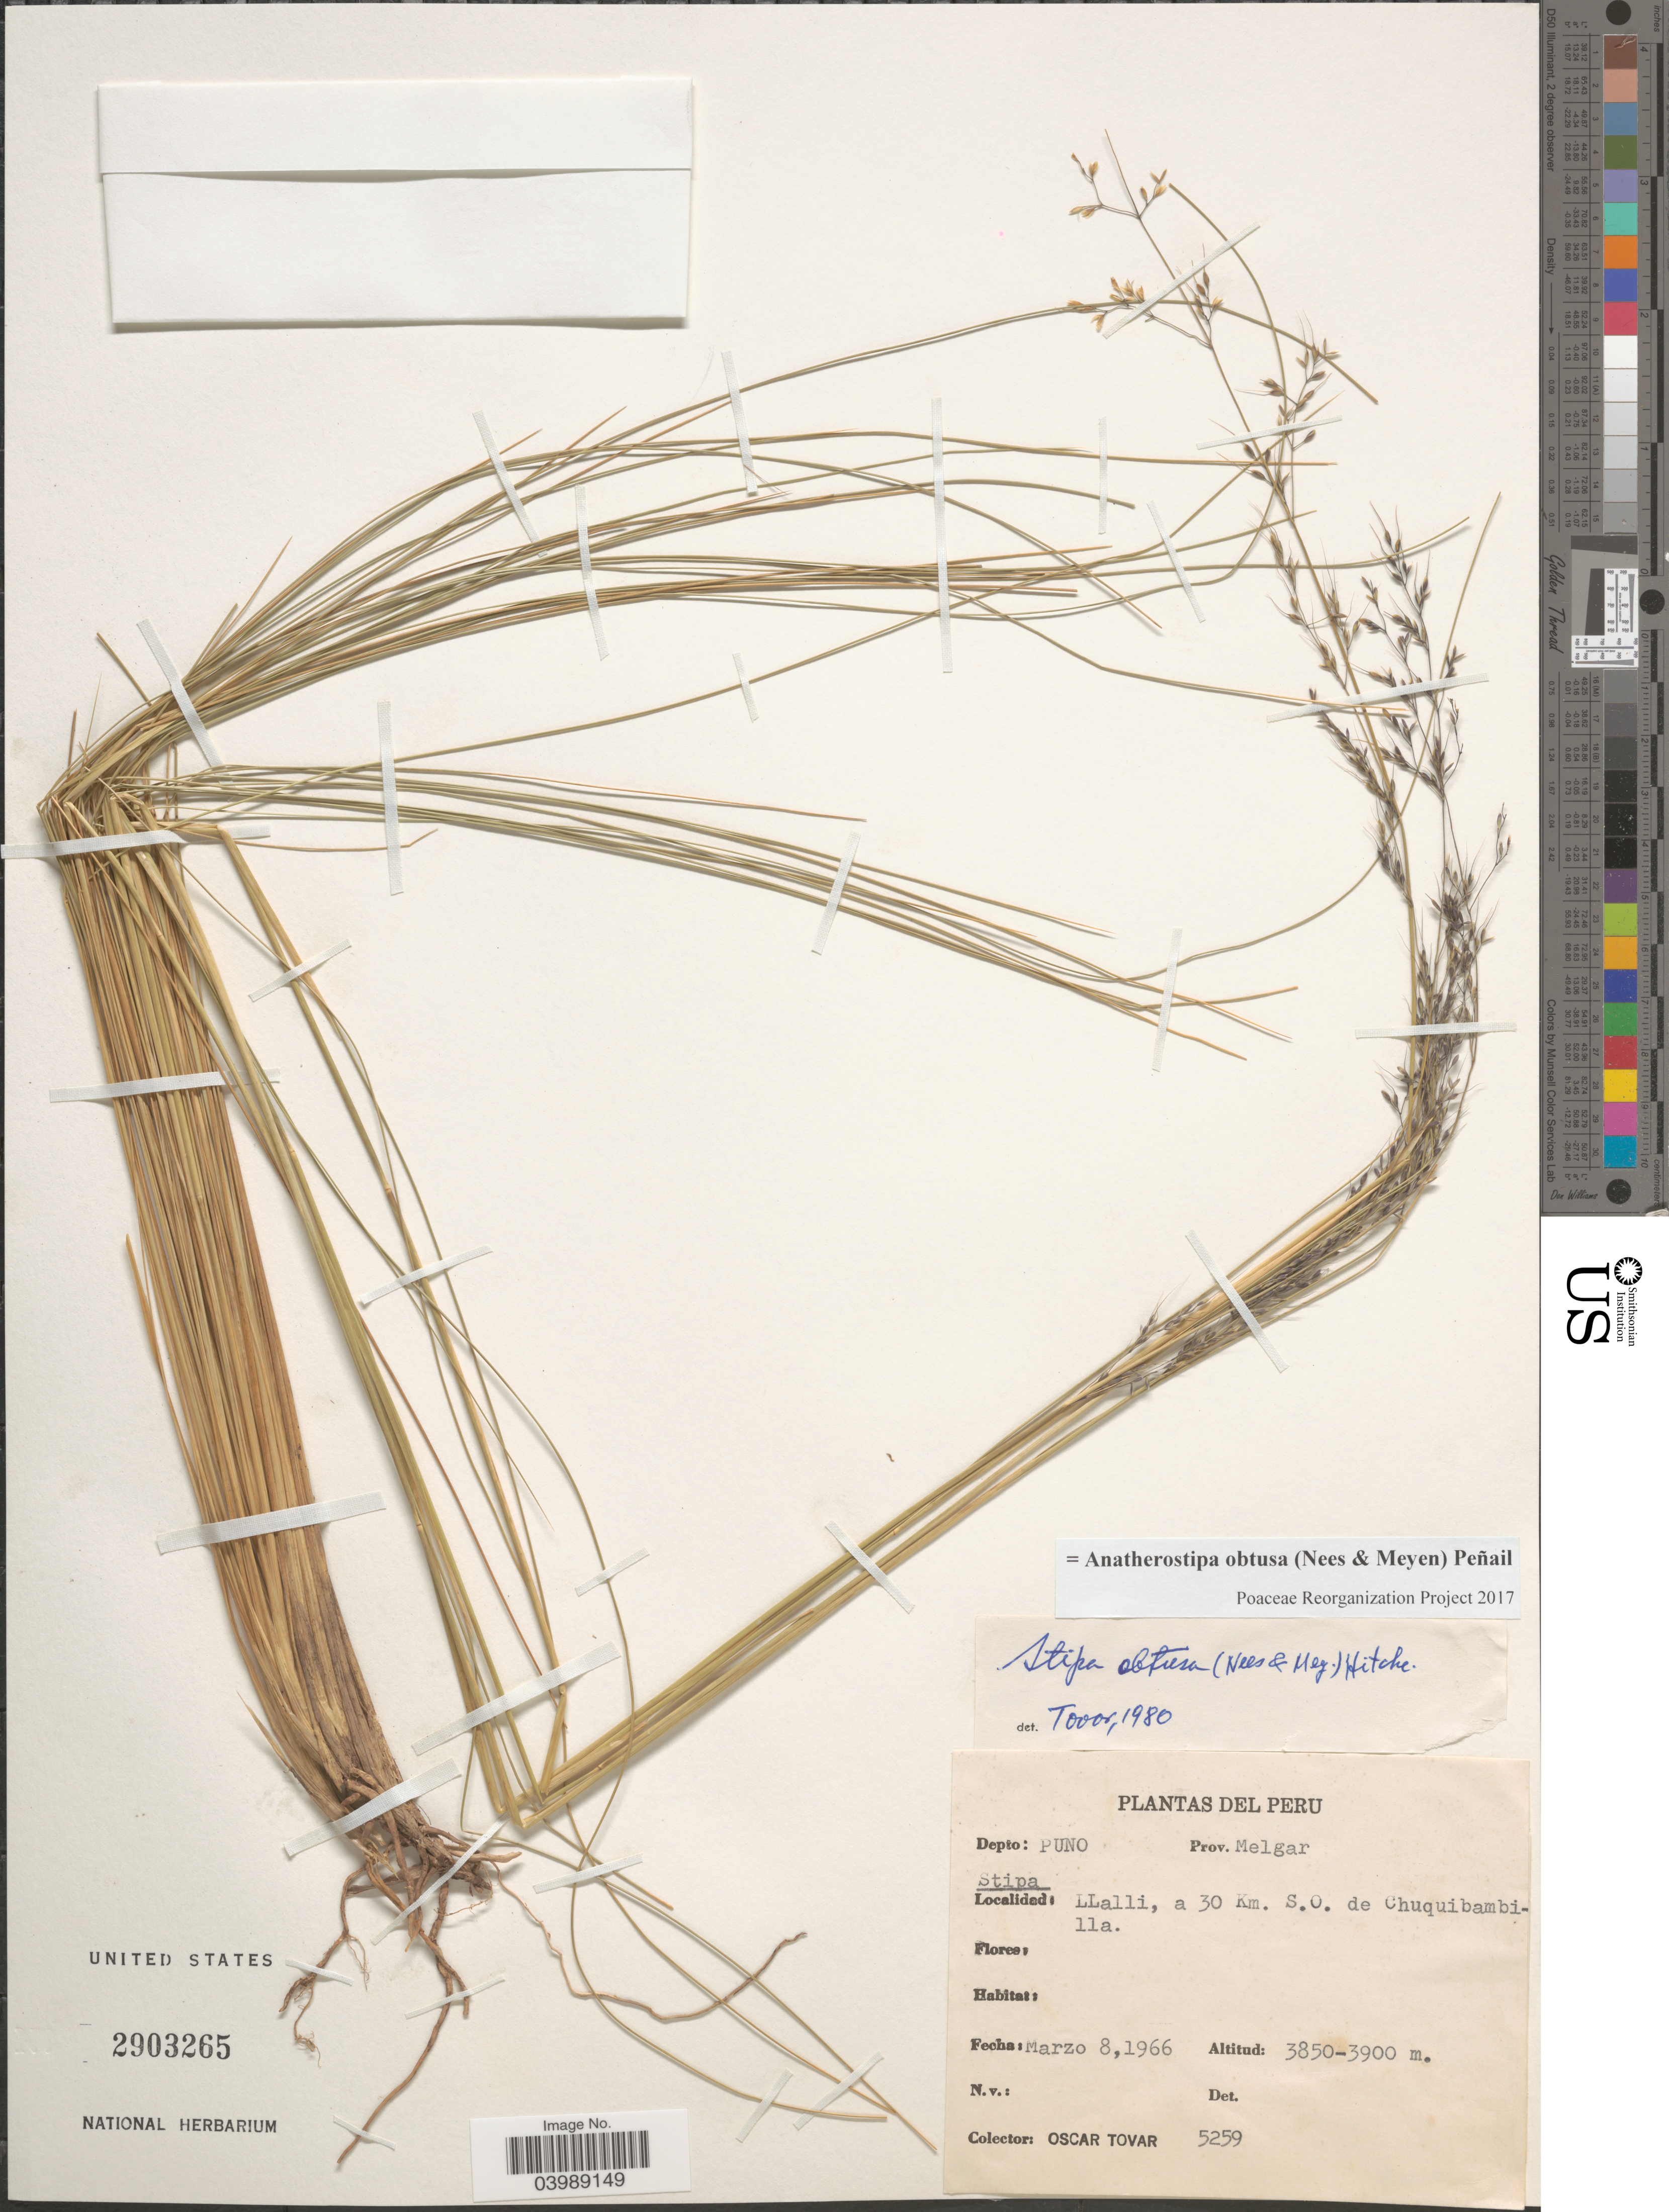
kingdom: Plantae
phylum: Tracheophyta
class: Liliopsida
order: Poales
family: Poaceae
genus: Anatherostipa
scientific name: Anatherostipa obtusa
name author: (Nees & Meyen) Peñailillo B.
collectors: Ó. Tovar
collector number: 5259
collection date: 1966-03-08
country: Peru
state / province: Puno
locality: Depto: Puno. Prov. Melgar. LLalli, a 30 Km. S.O. de Chuquibambilla.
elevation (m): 3850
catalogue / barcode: US 2903265